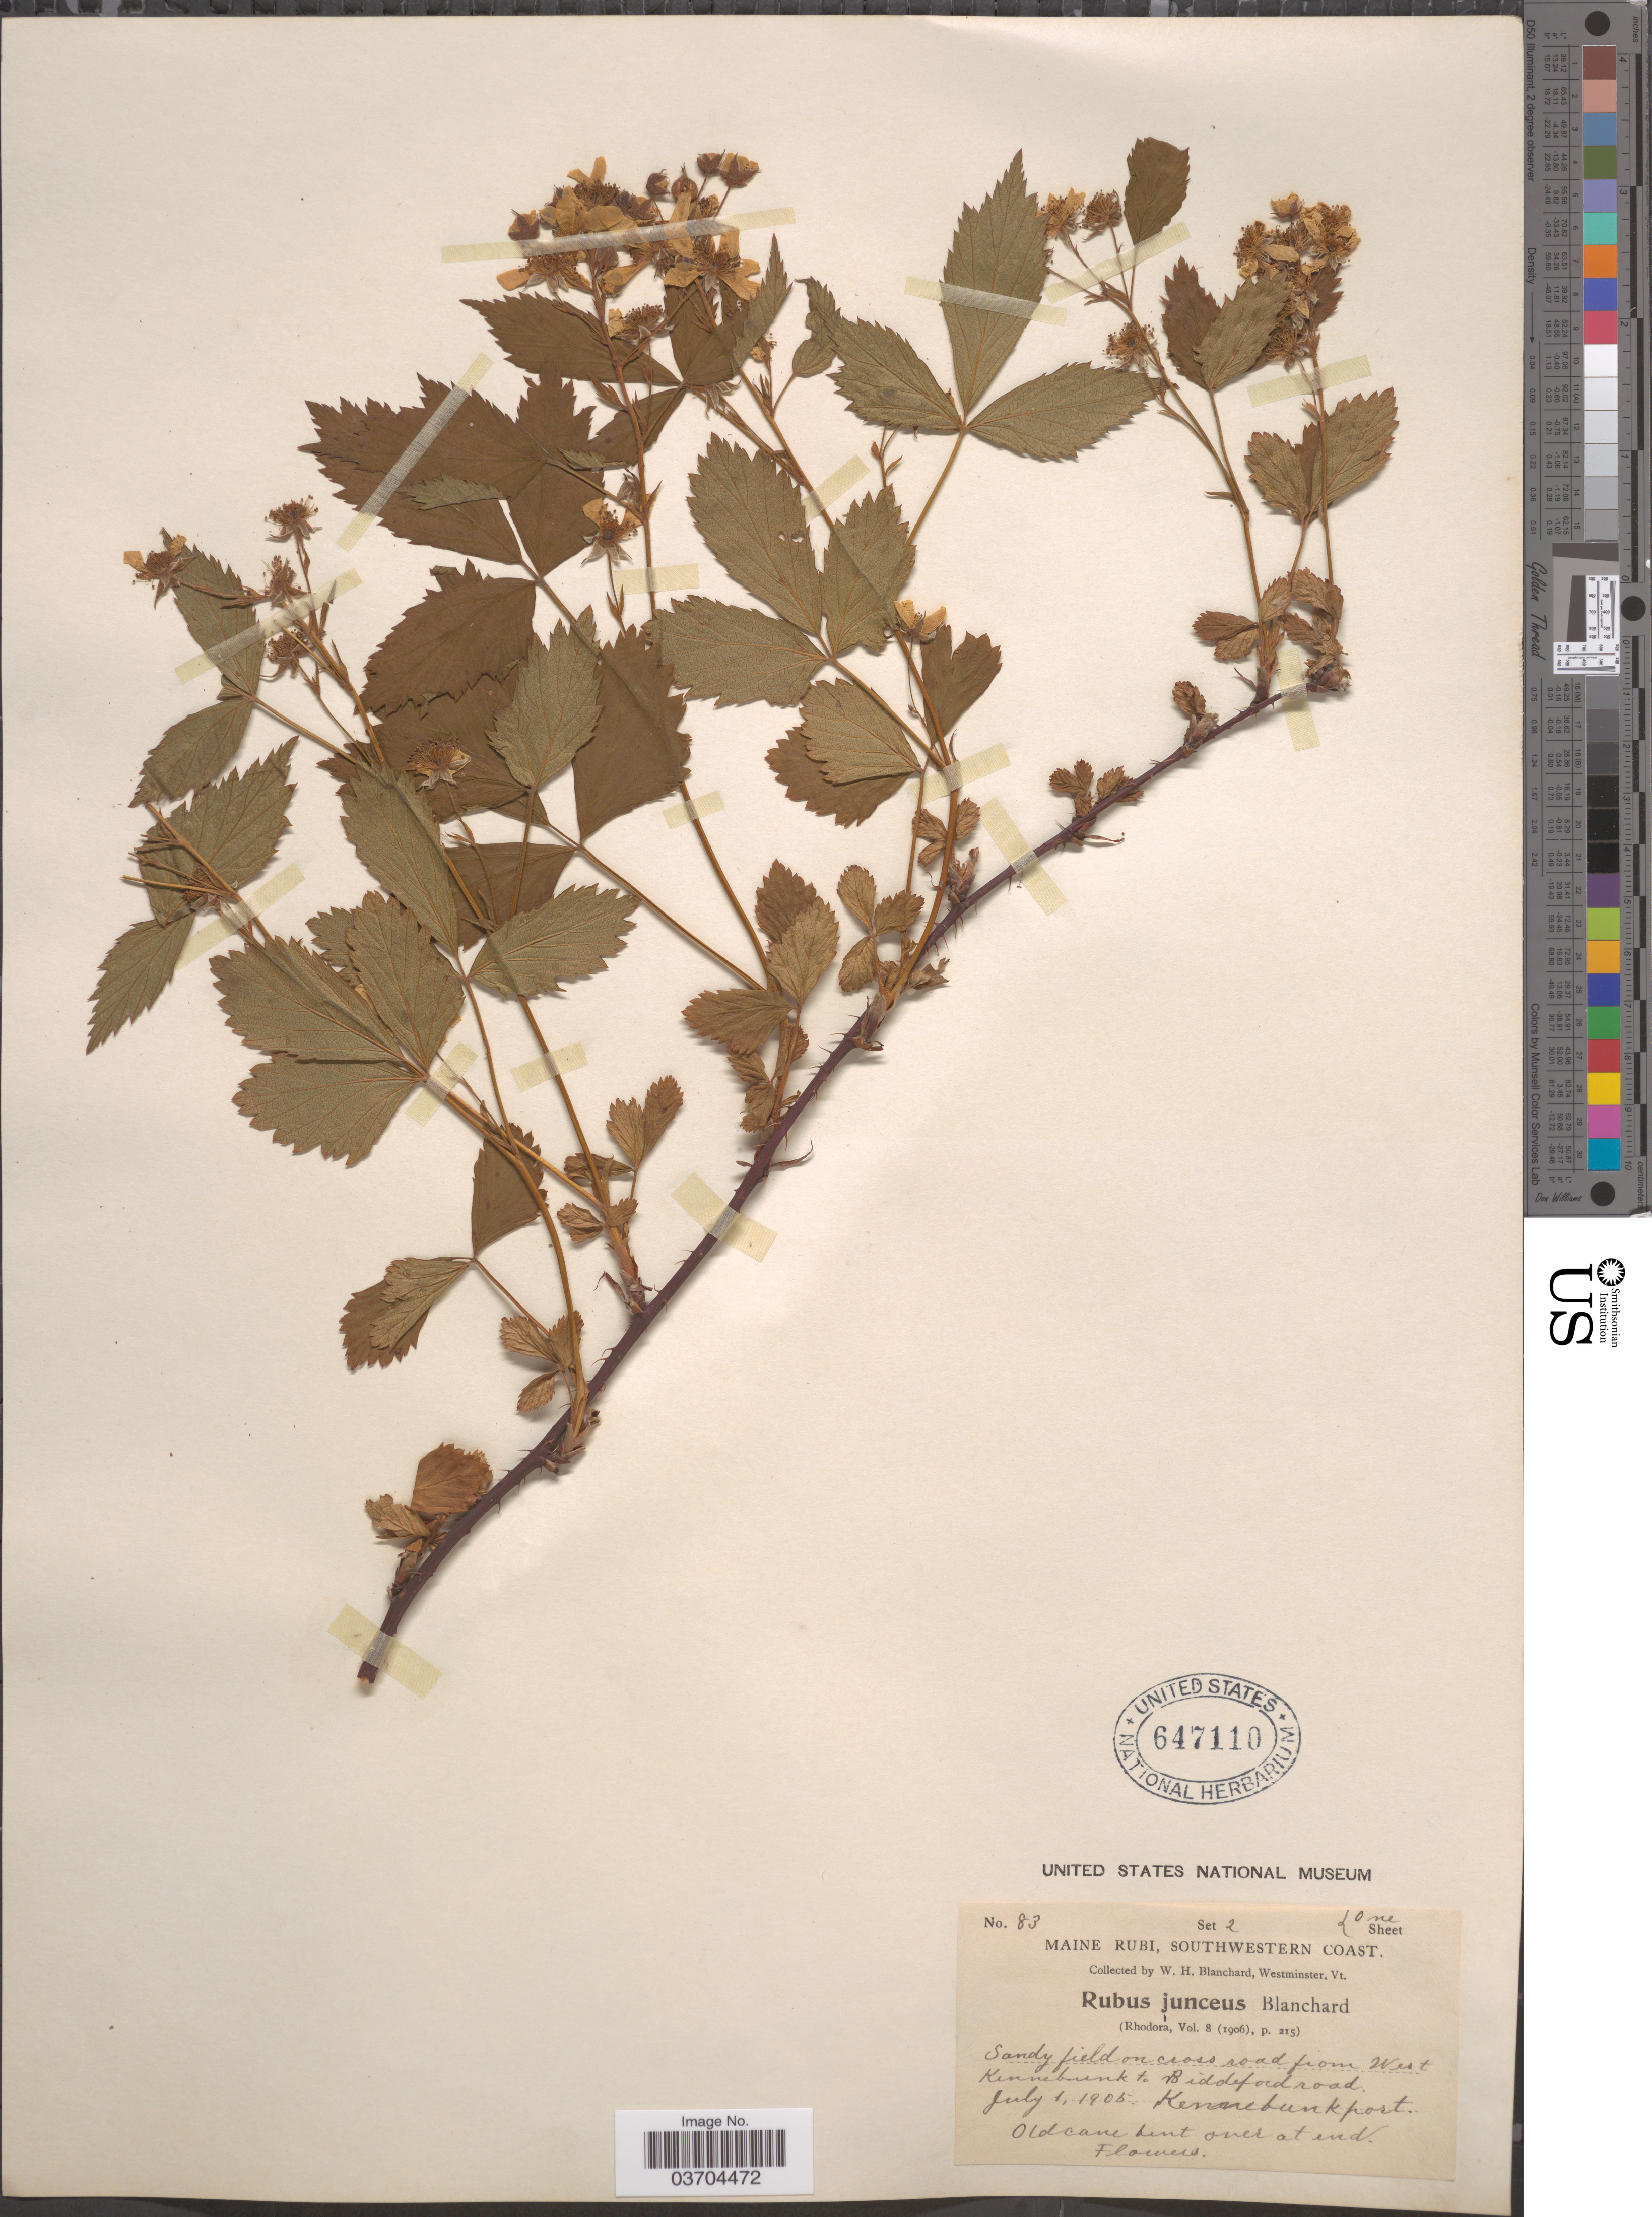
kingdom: Plantae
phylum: Tracheophyta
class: Magnoliopsida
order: Rosales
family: Rosaceae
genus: Rubus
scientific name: Rubus junceus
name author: Blanch.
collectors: W. H. Blanchard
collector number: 83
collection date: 1905-07-01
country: United States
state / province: Maine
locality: Maine Rubi, Southwestern coast. On cross road from West Kennebunk to Biddeford road. Kennebunkport.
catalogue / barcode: US 647110